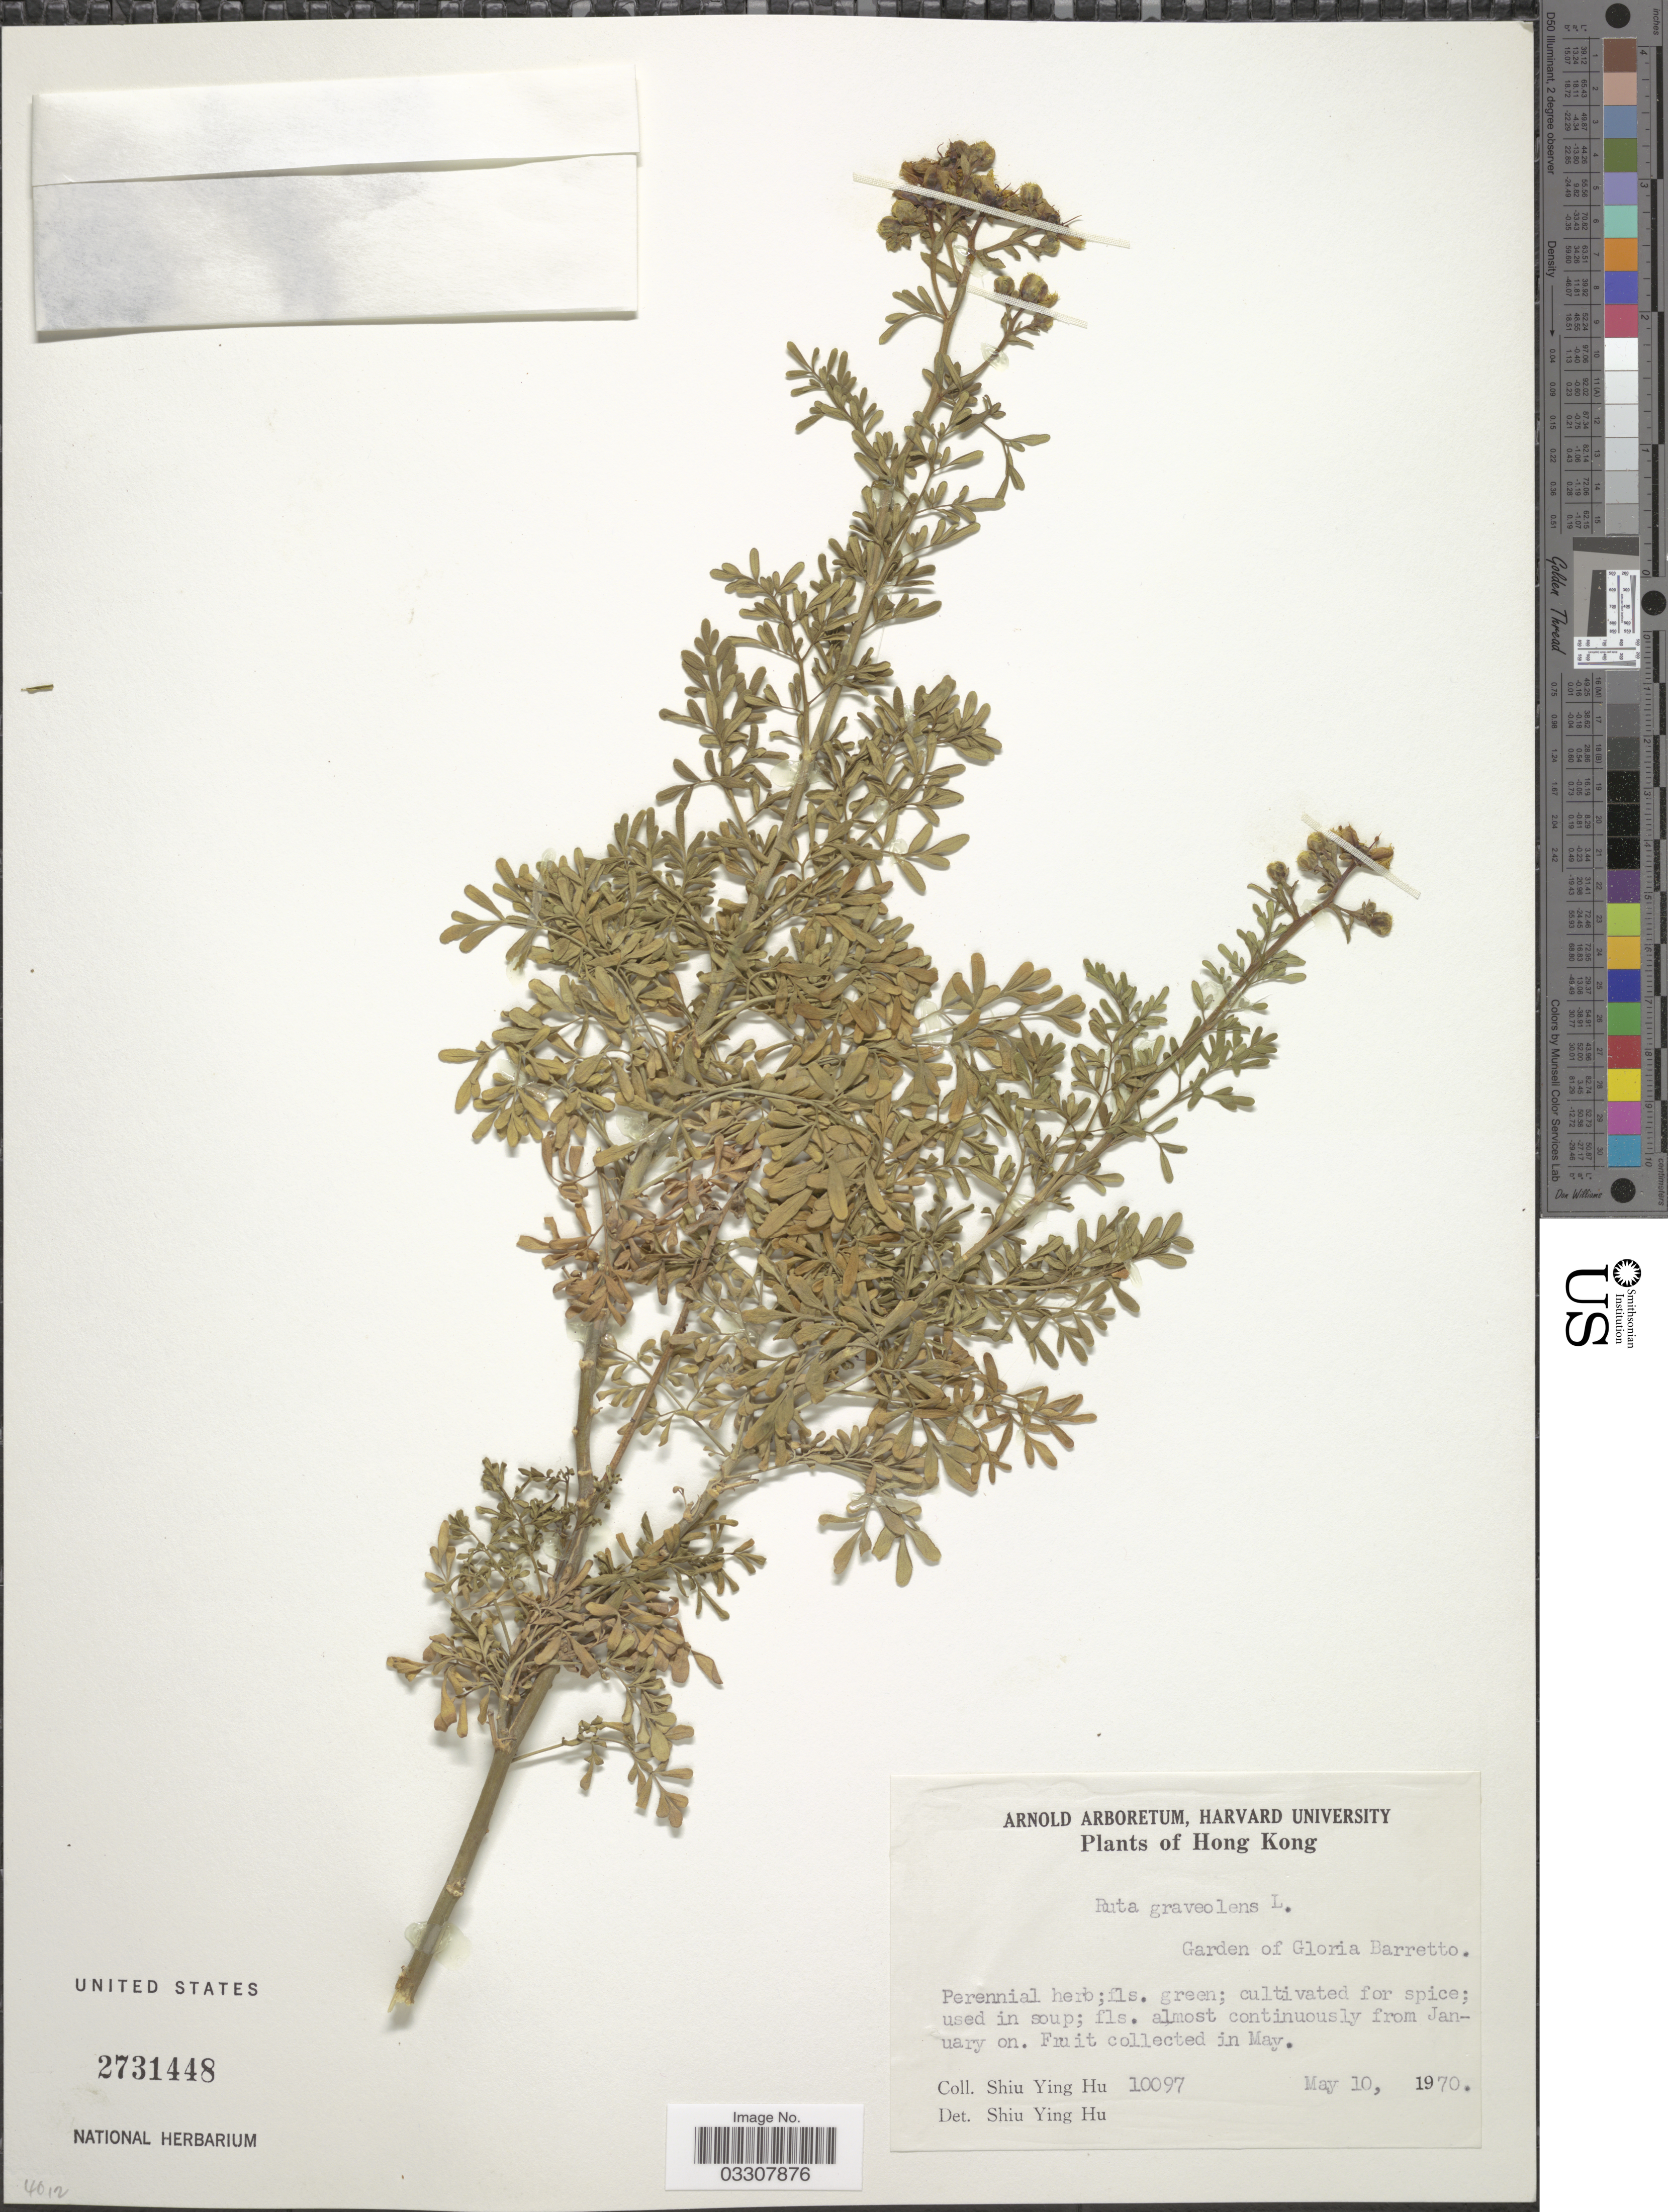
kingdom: Plantae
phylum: Tracheophyta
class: Magnoliopsida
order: Sapindales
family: Rutaceae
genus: Ruta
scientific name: Ruta chalepensis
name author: L.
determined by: Strong, Mark T., (BOT), Smithsonian Institution - National Museum of Natural History (UNITED STATES)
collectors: S. Y. Hu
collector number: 10097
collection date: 1970-05-10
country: China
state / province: Hong Kong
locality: Garden of Gloria Berretto.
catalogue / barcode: US 2731448